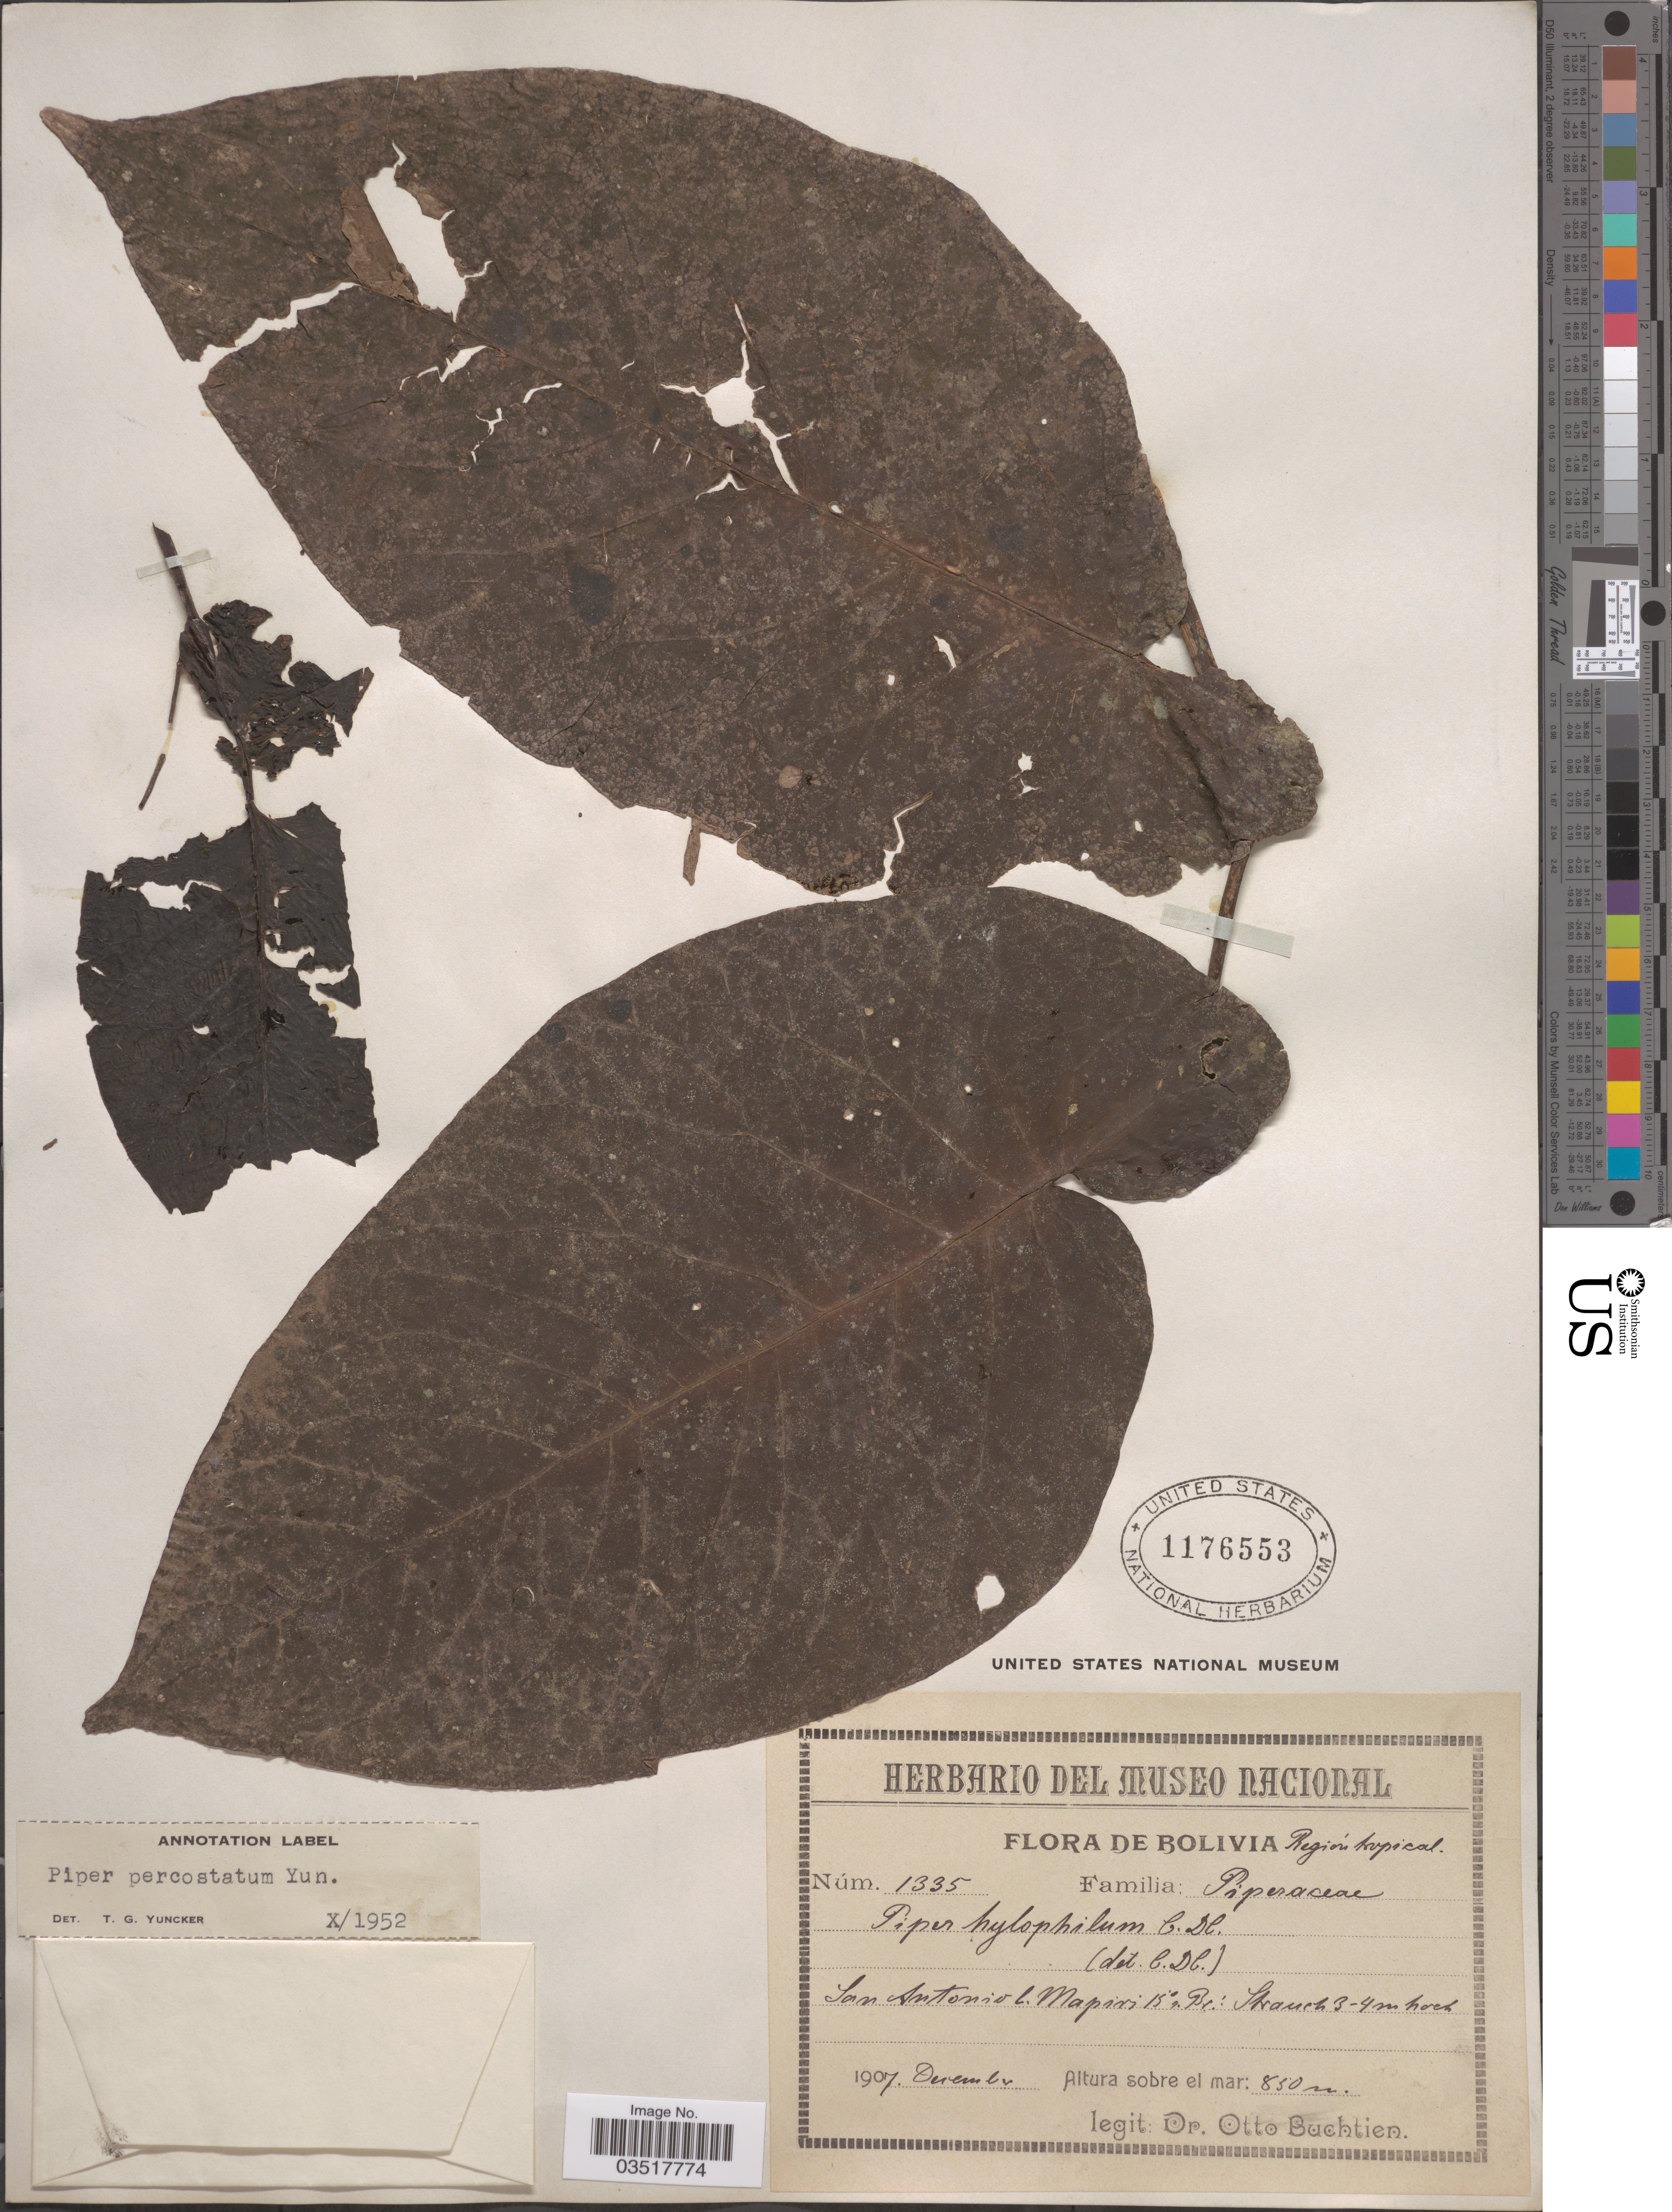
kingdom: Plantae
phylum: Tracheophyta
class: Magnoliopsida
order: Piperales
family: Piperaceae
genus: Piper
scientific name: Piper percostatum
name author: Yunck.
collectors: O. Buchtien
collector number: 1335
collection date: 1907-12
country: Bolivia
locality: Región tropical. San Antonio b. Mapiri.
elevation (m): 850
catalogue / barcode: US 1176553